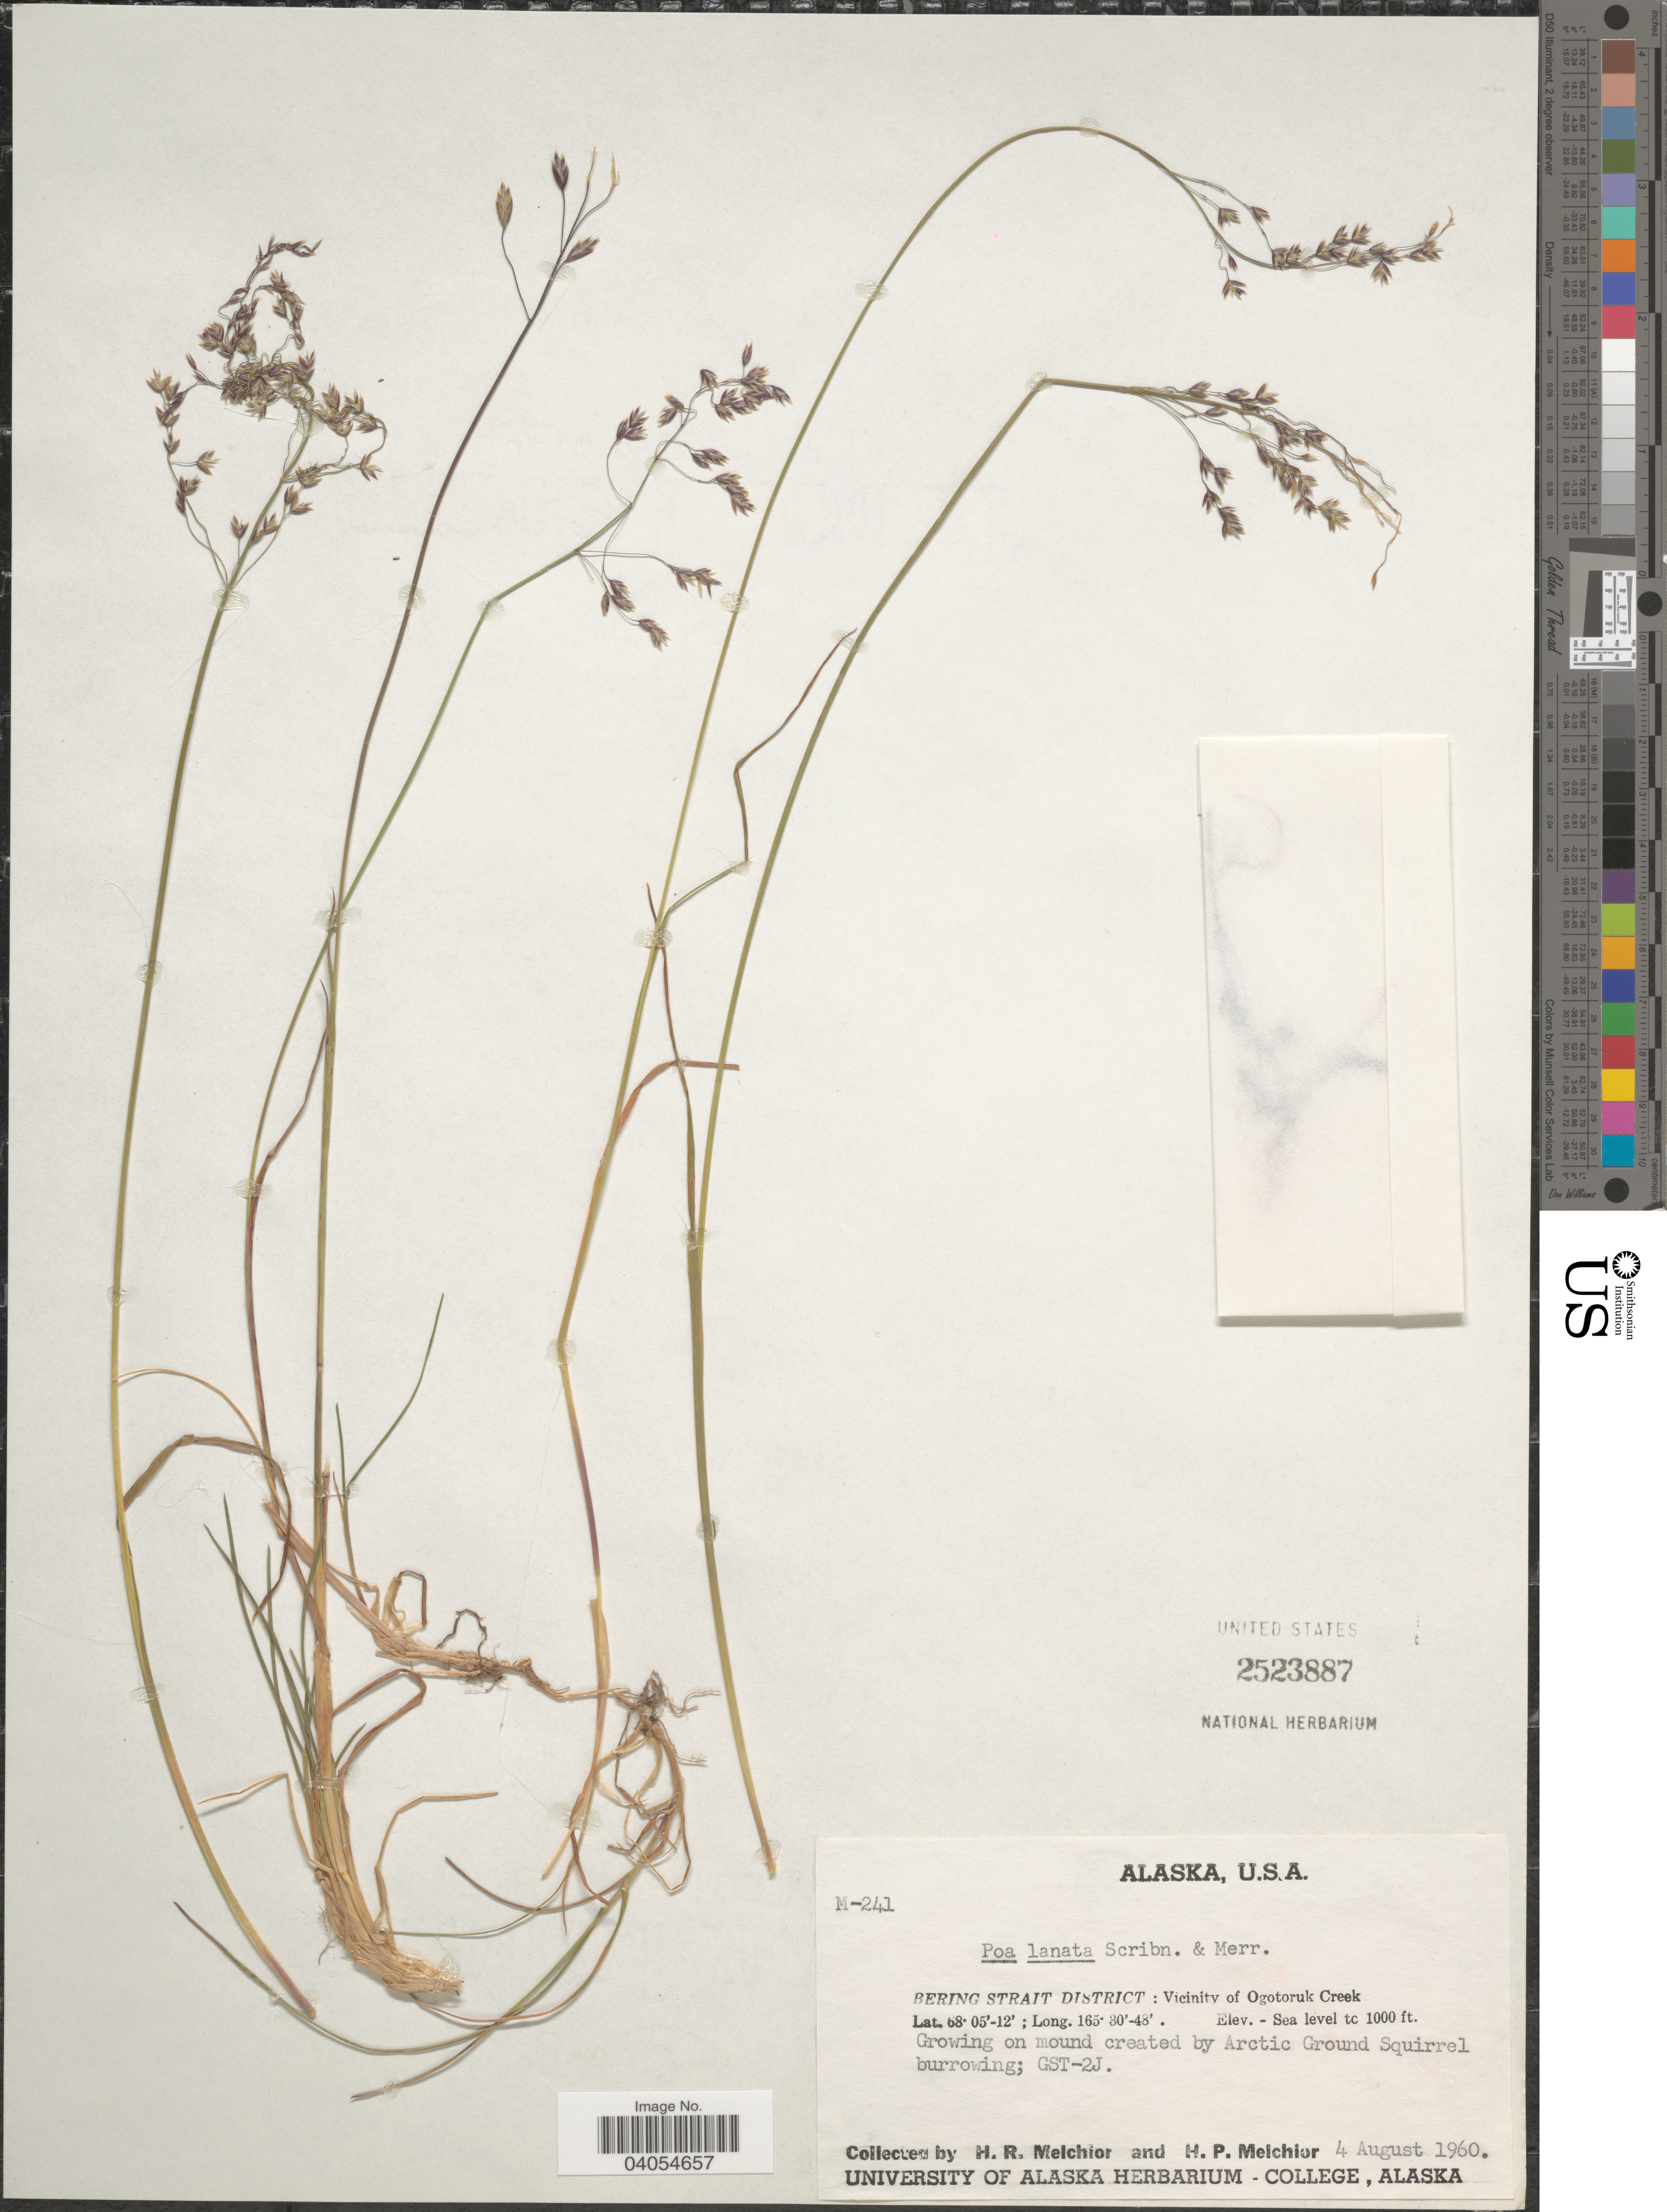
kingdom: Plantae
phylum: Tracheophyta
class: Liliopsida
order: Poales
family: Poaceae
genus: Poa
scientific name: Poa arctica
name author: R. Br.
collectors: H. R. Melchior & H. P. Melchior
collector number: M-241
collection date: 1960-08-04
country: United States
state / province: Alaska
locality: Bering Strait District: Vicinity of Ogotoruk Creek. Arctic Ground Squirrel burrowing; GST-2J.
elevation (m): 0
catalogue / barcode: US 2423887